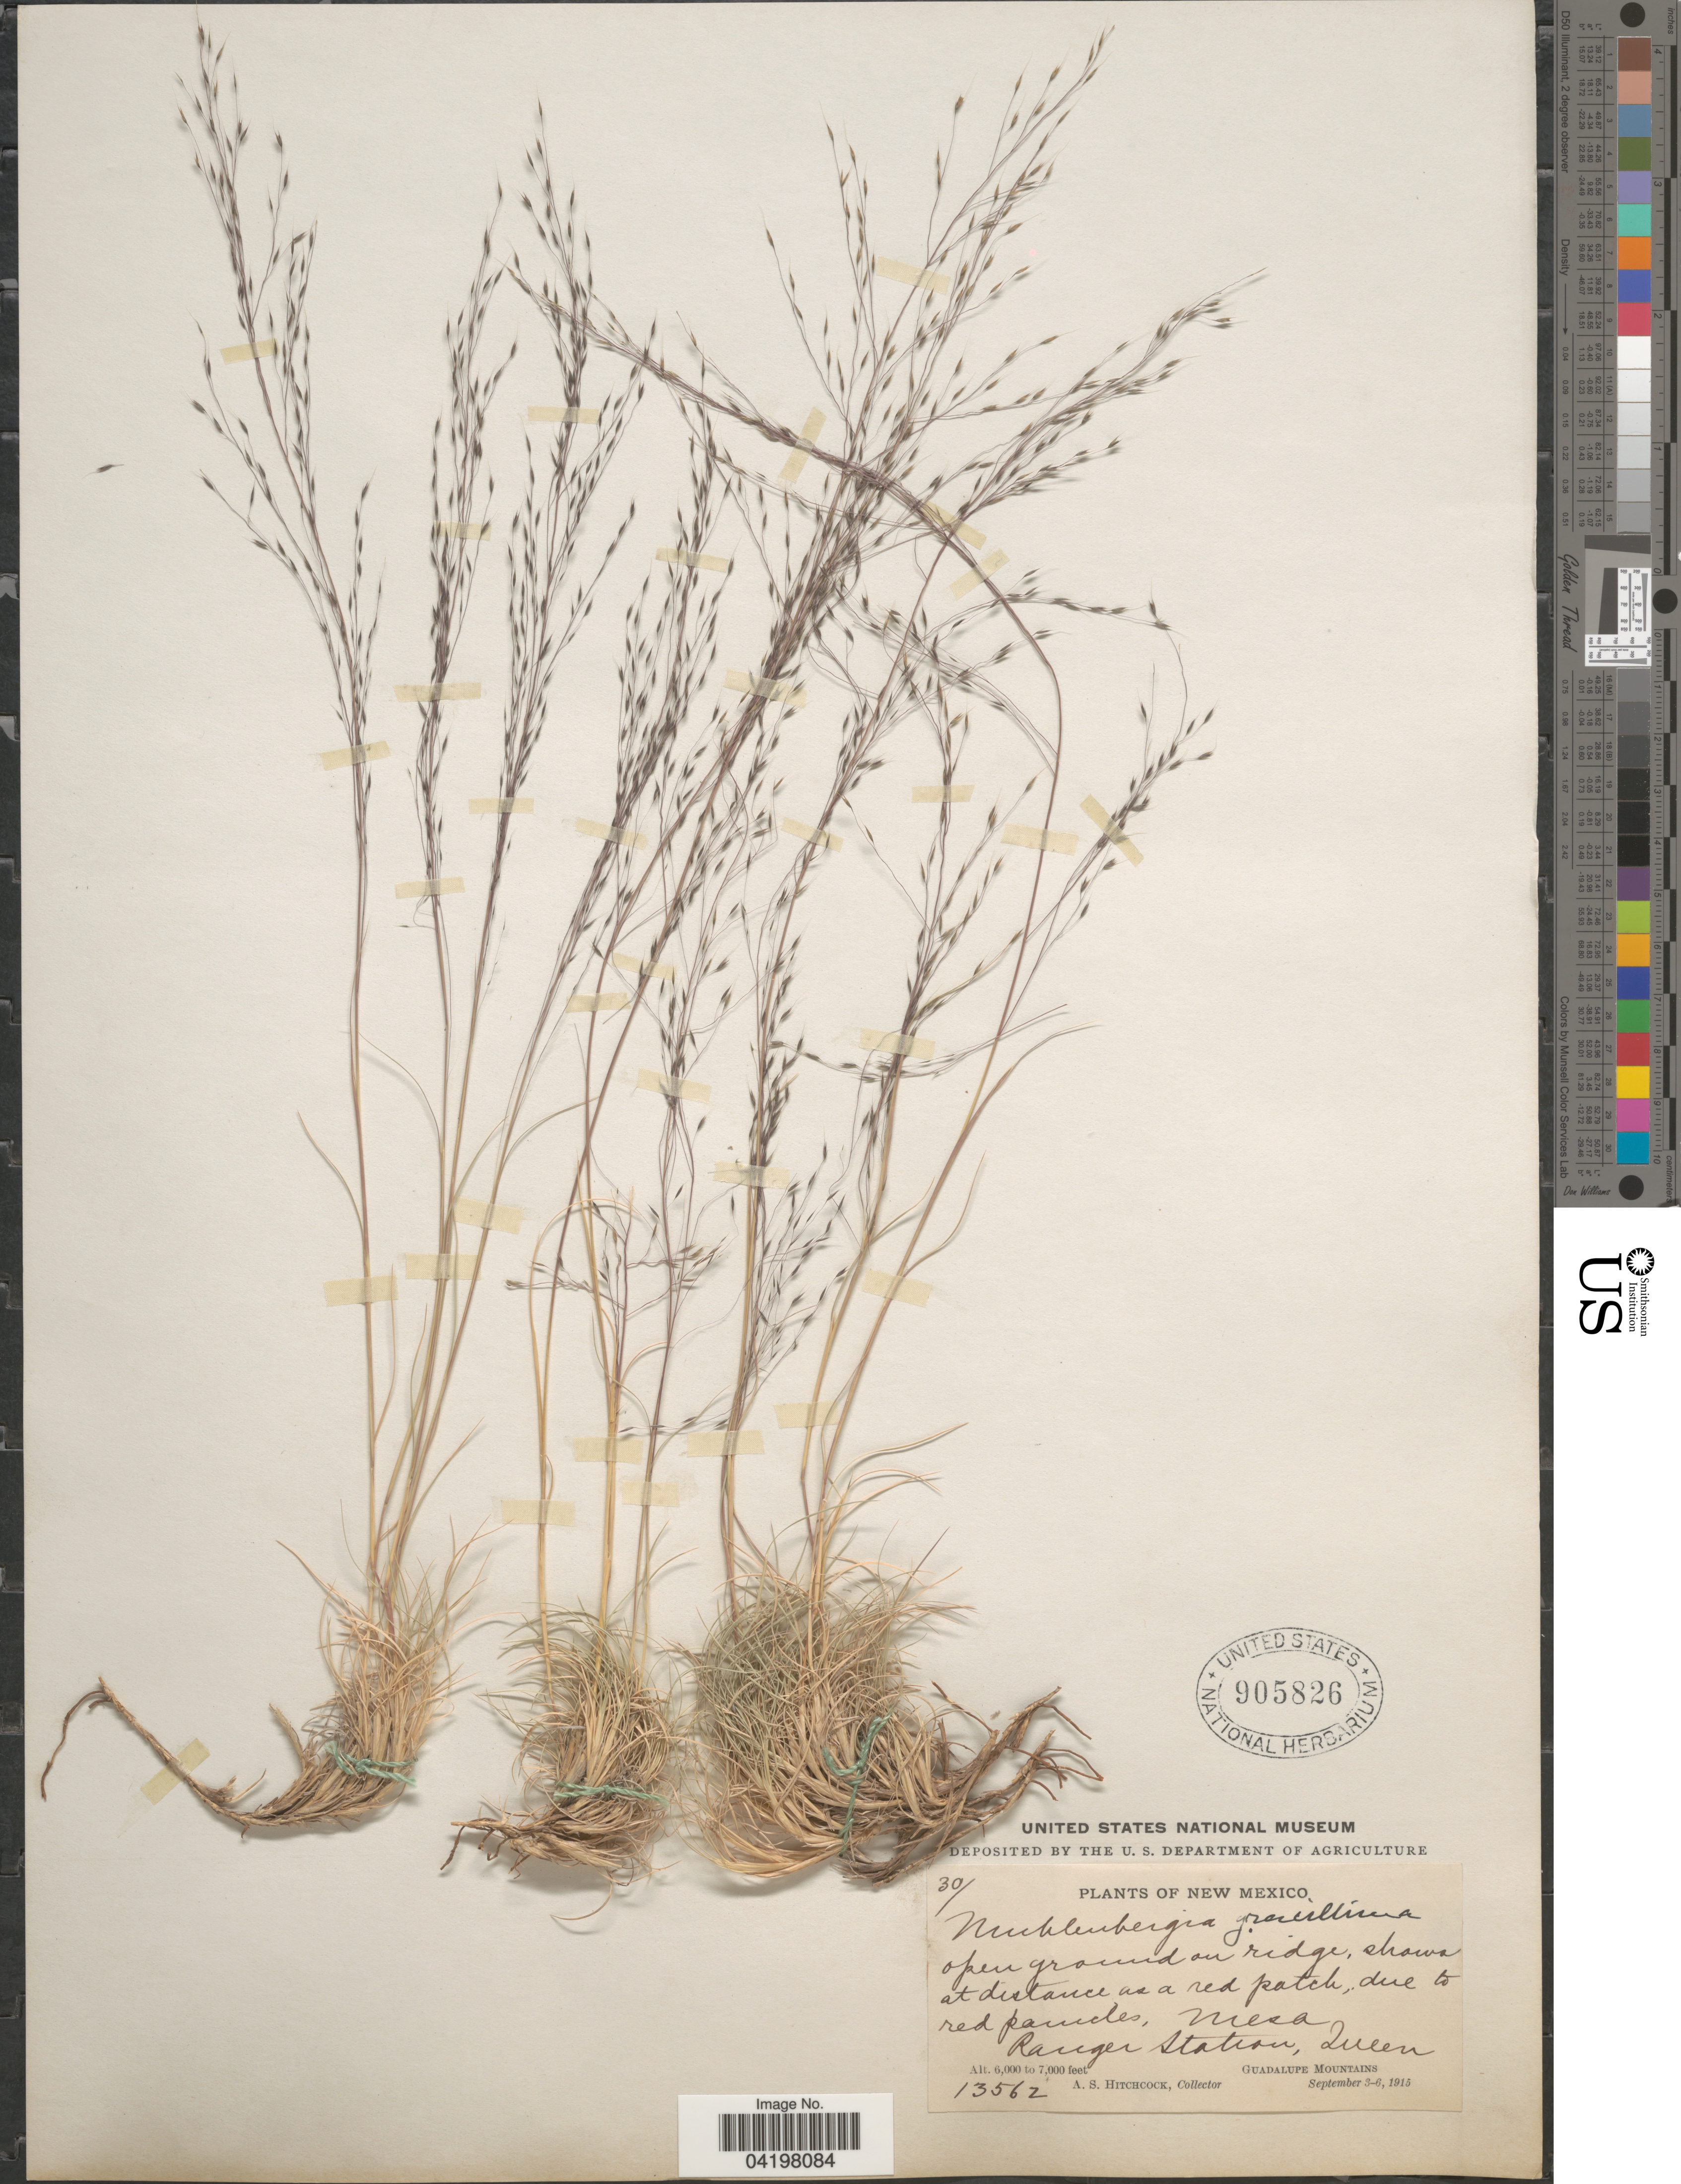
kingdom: Plantae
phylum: Tracheophyta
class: Liliopsida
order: Poales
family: Poaceae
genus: Muhlenbergia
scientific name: Muhlenbergia torreyi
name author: (Kunth) Hitchc. ex Bush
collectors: A. S. Hitchcock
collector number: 13562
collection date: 1915-09-03/1915-09-06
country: United States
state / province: New Mexico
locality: Mesa. Ranger Station, Queen. Guadalupe Mountains.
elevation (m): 1829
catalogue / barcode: US 905826